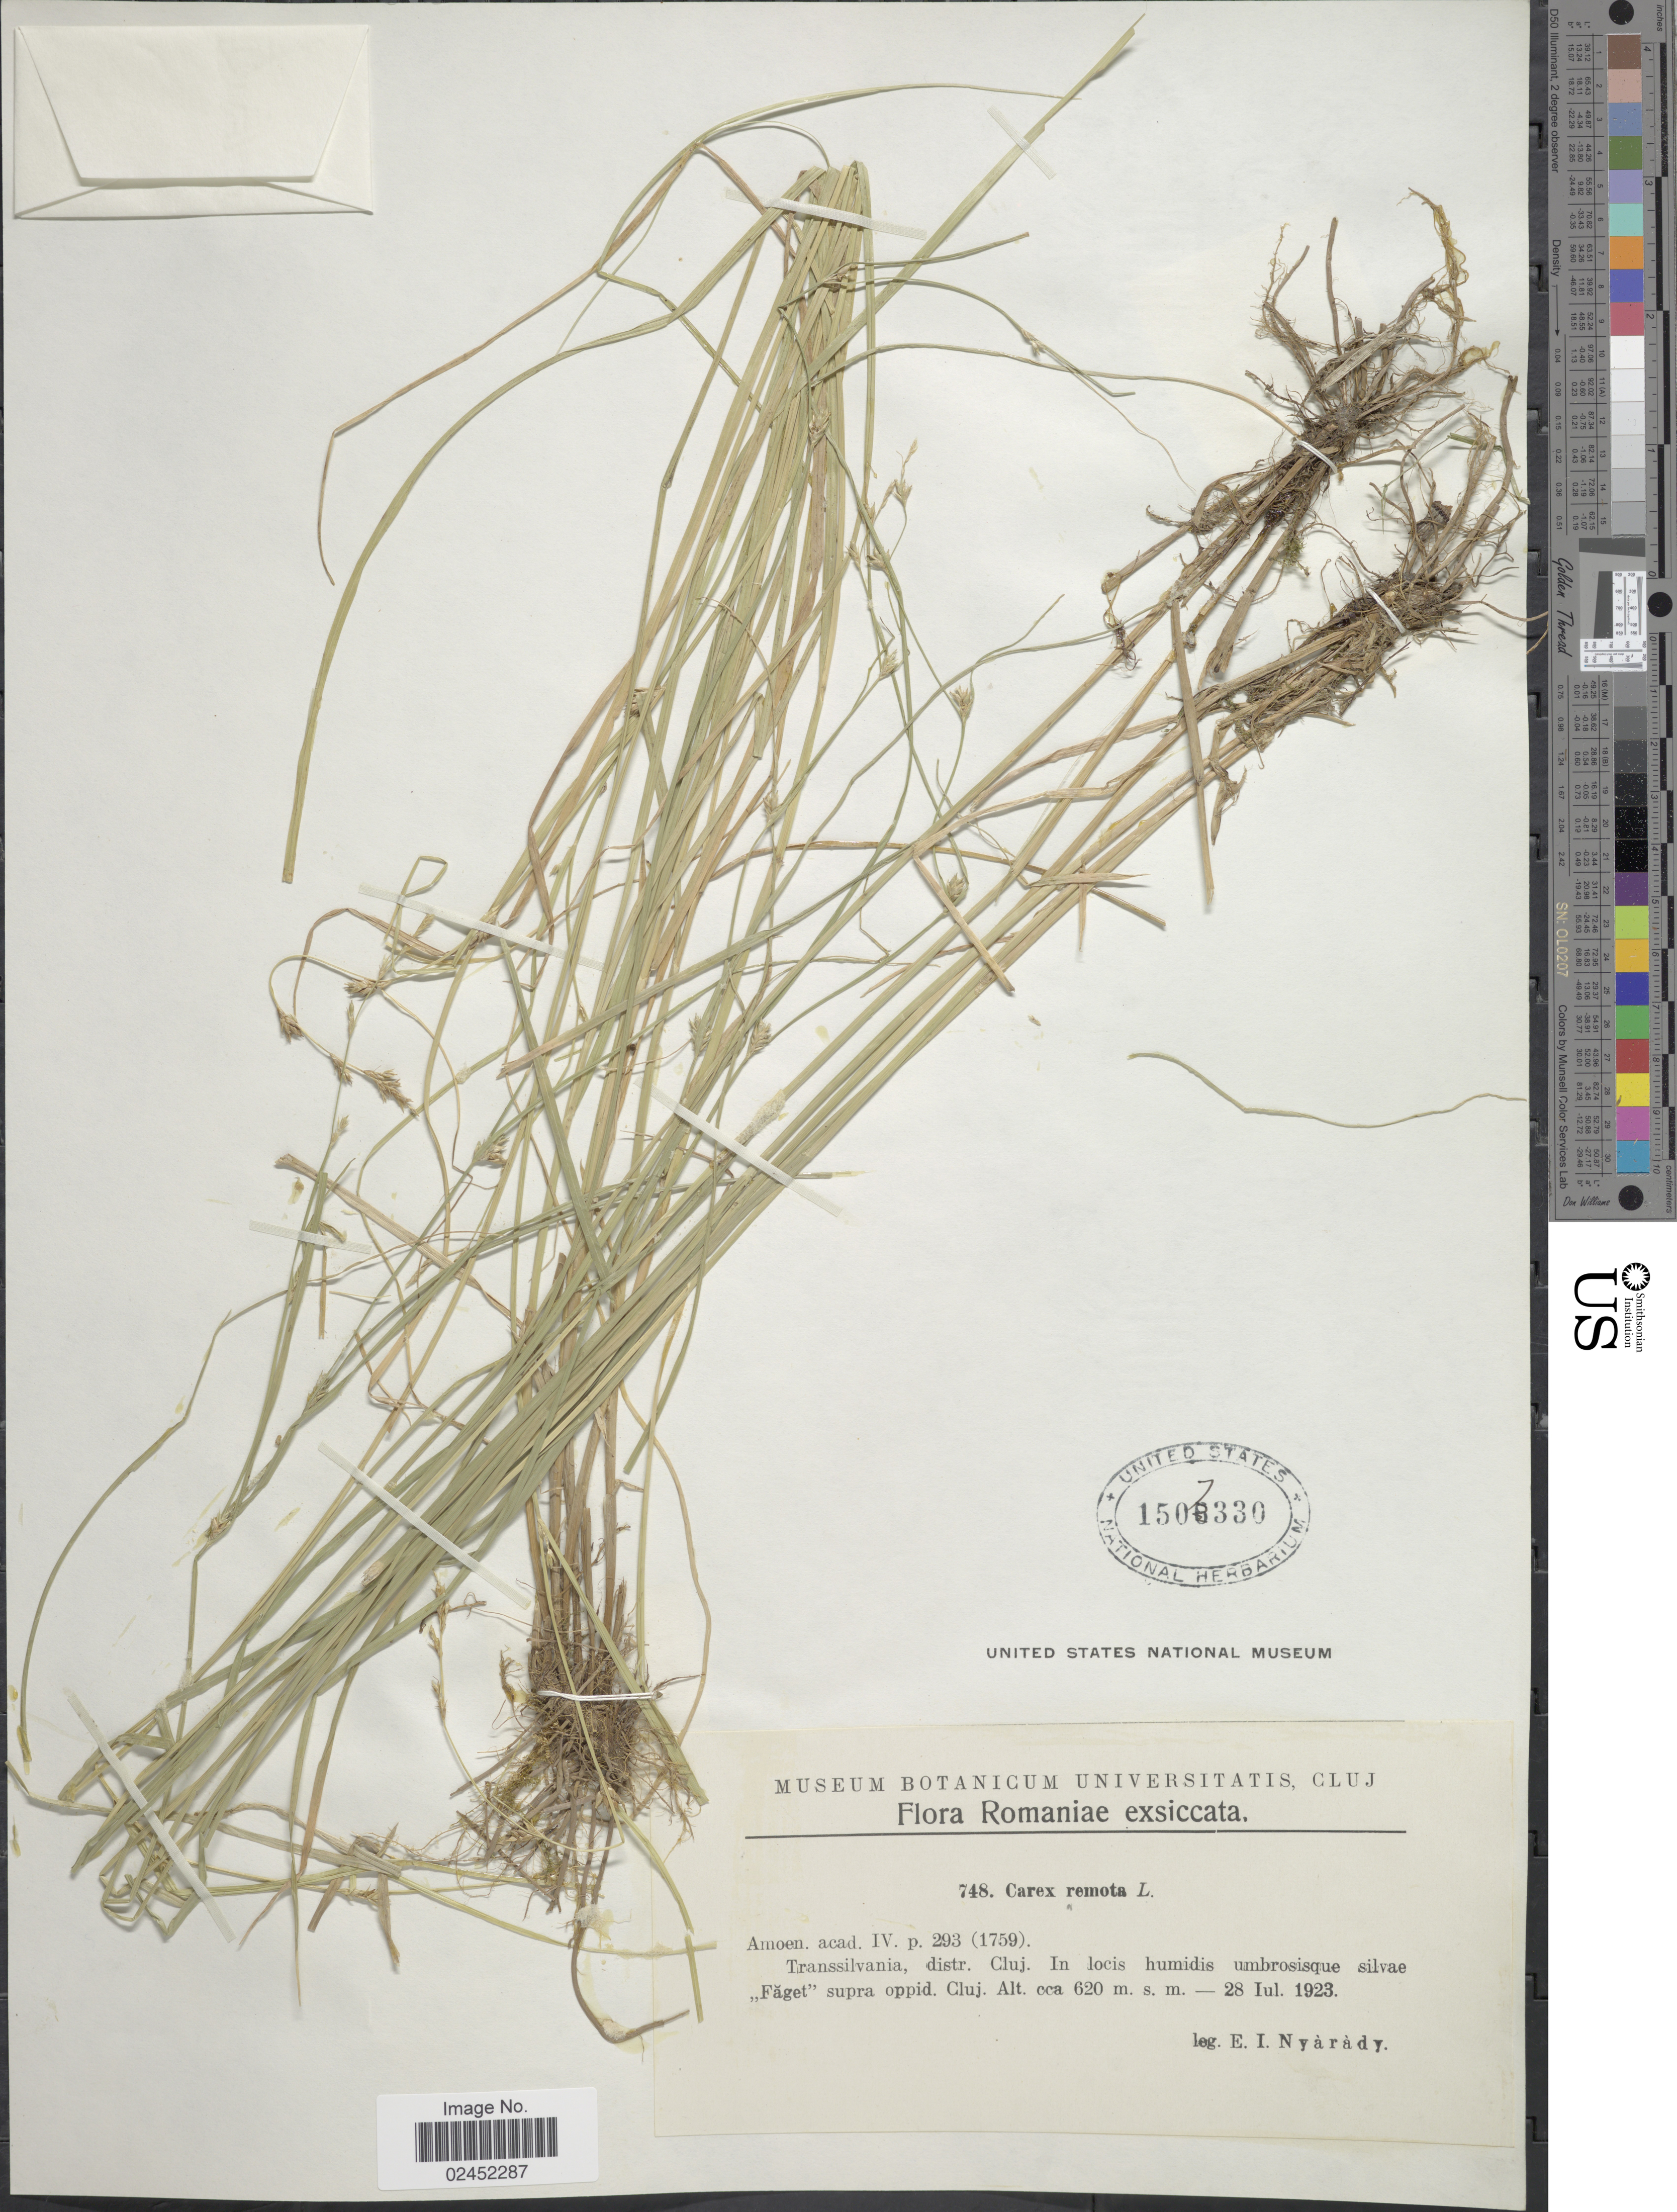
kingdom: Plantae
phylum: Tracheophyta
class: Liliopsida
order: Poales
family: Cyperaceae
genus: Carex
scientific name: Carex remota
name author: L.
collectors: E. Nyárády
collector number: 748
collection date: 1923-07-28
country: Romania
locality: Romaniae, Transsilvania, distr. Cluj. In locis humidis umbrosique silvae "Faget"supra oppid. Cluj.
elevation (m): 620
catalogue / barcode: US 1507330